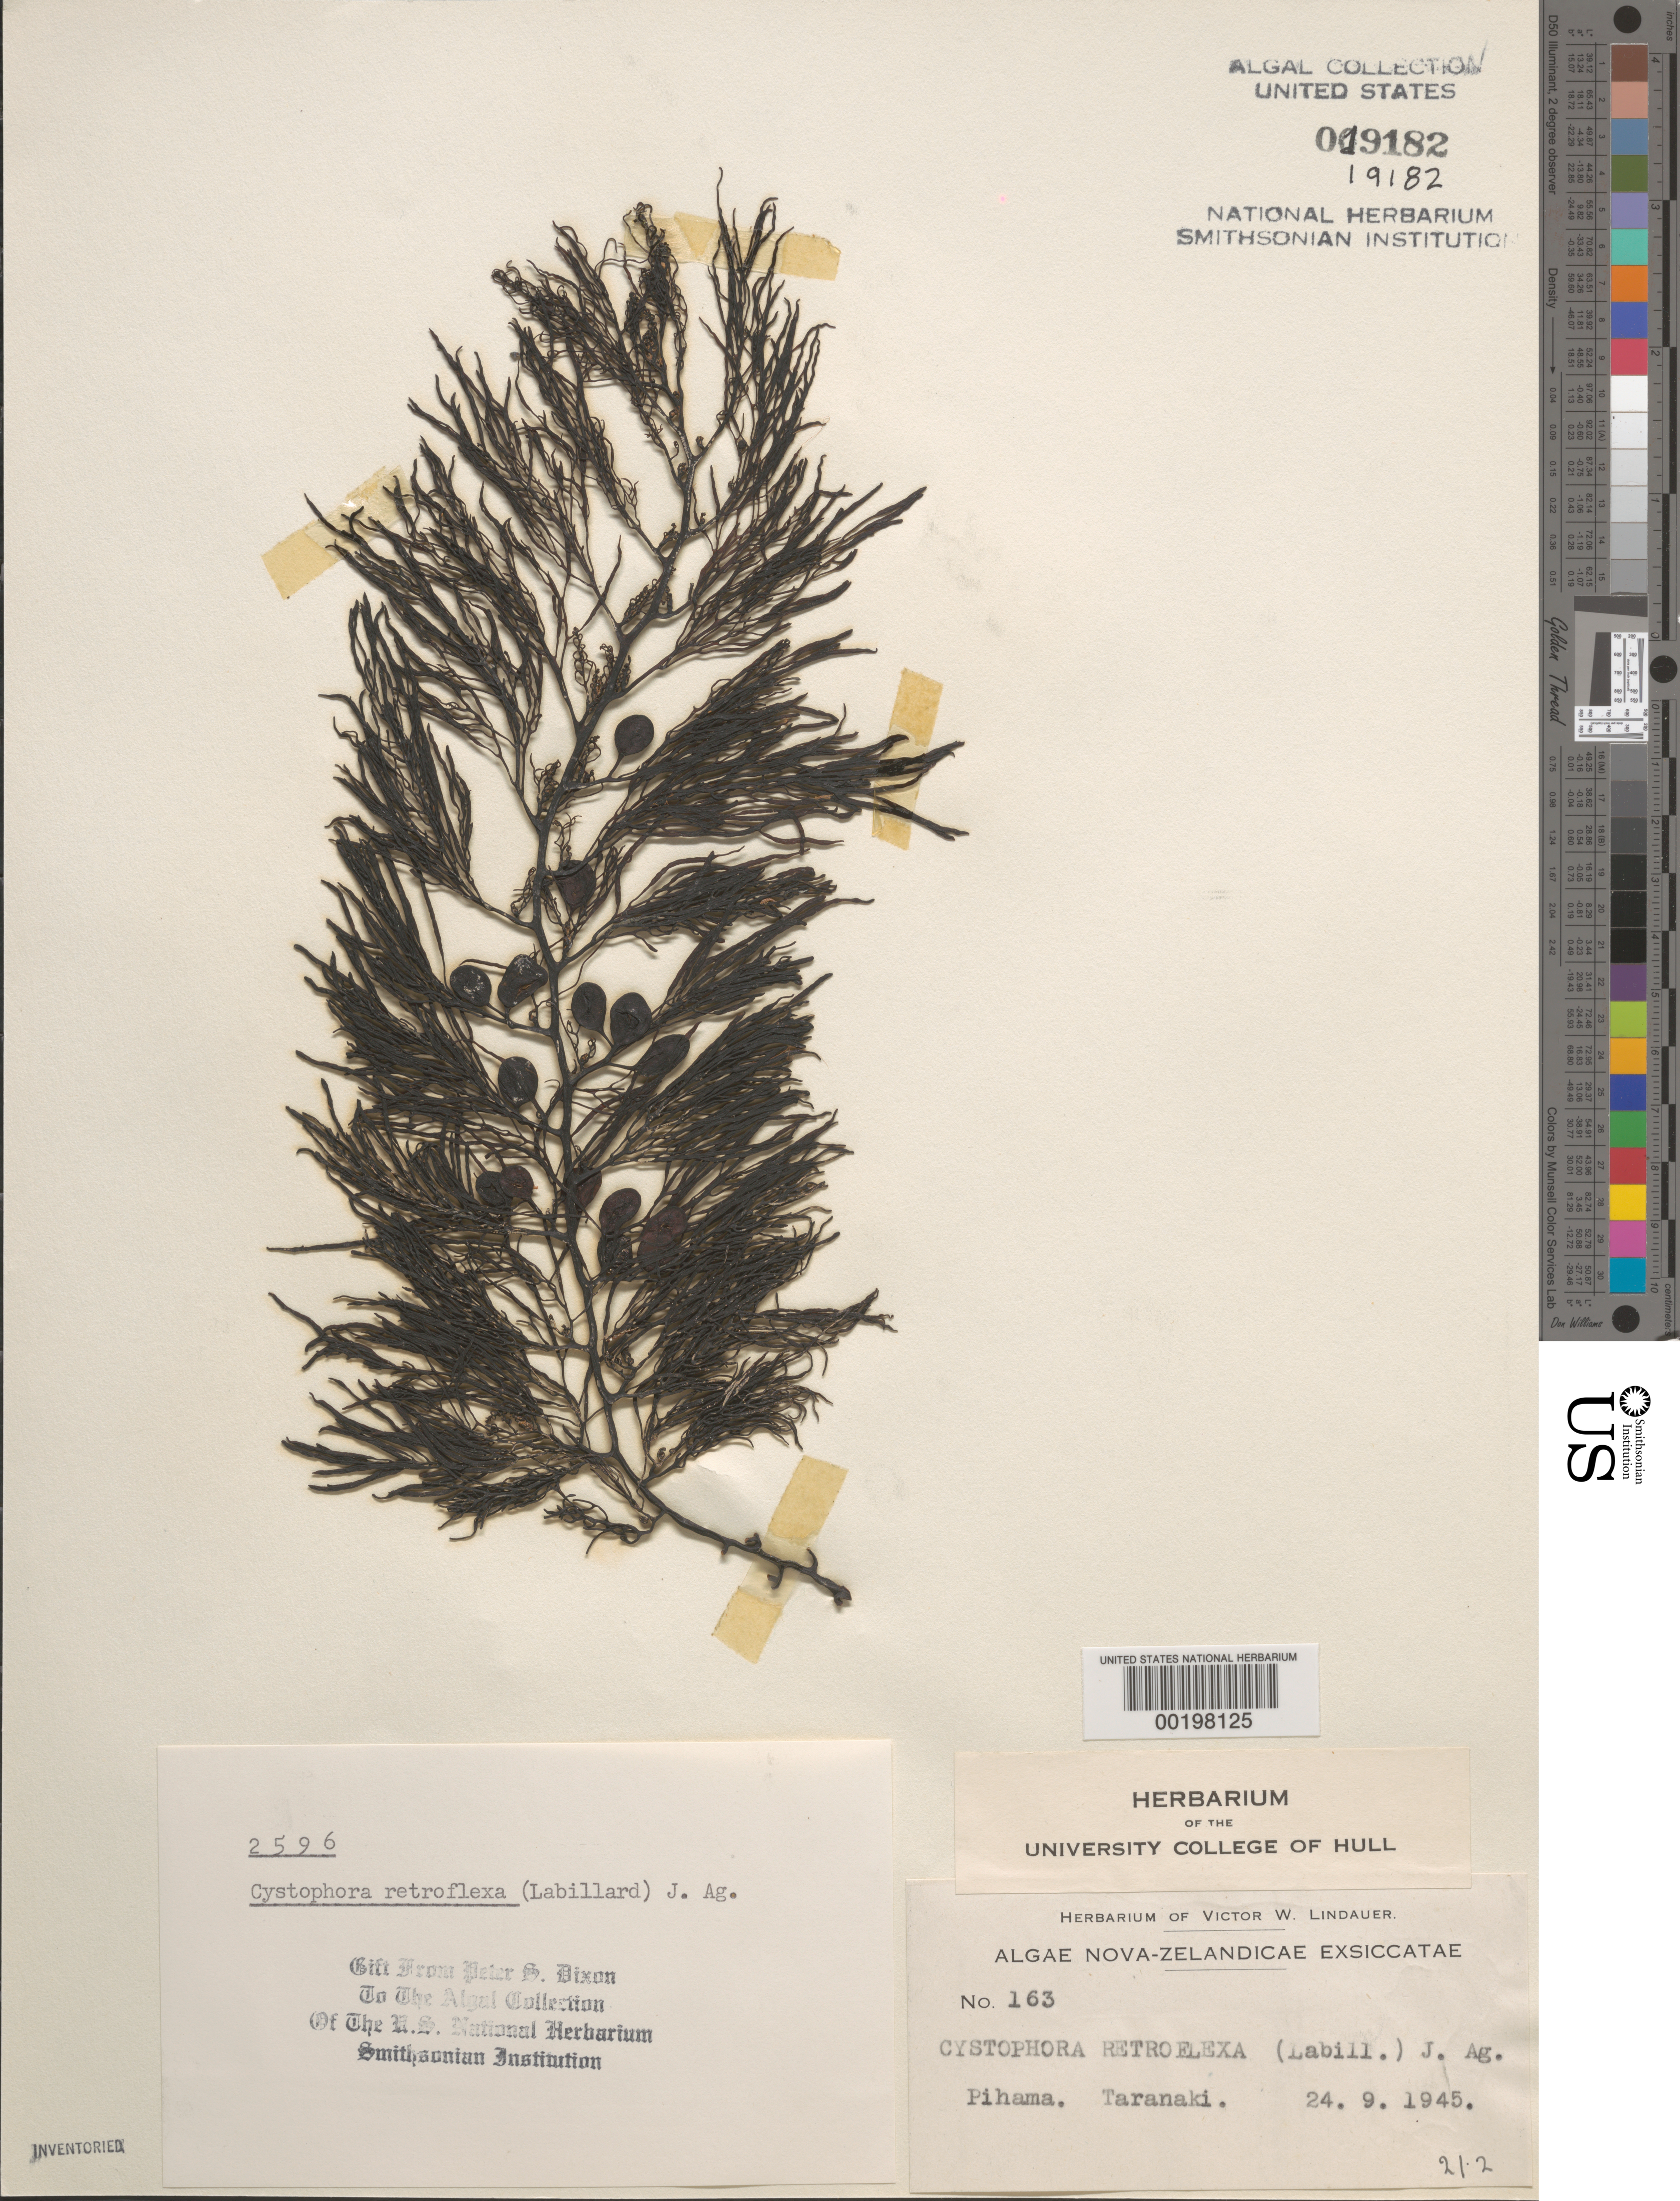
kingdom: Chromista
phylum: Ochrophyta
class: Phaeophyceae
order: Fucales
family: Sargassaceae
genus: Cystophora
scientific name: Cystophora retroflexa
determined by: Dixon, P. S.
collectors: V. Lindauer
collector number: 163 & PSD 2596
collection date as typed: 24 Sep 1945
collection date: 1945-09-24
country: New Zealand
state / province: Taranaki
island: North Island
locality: Pihama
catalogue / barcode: US 19182